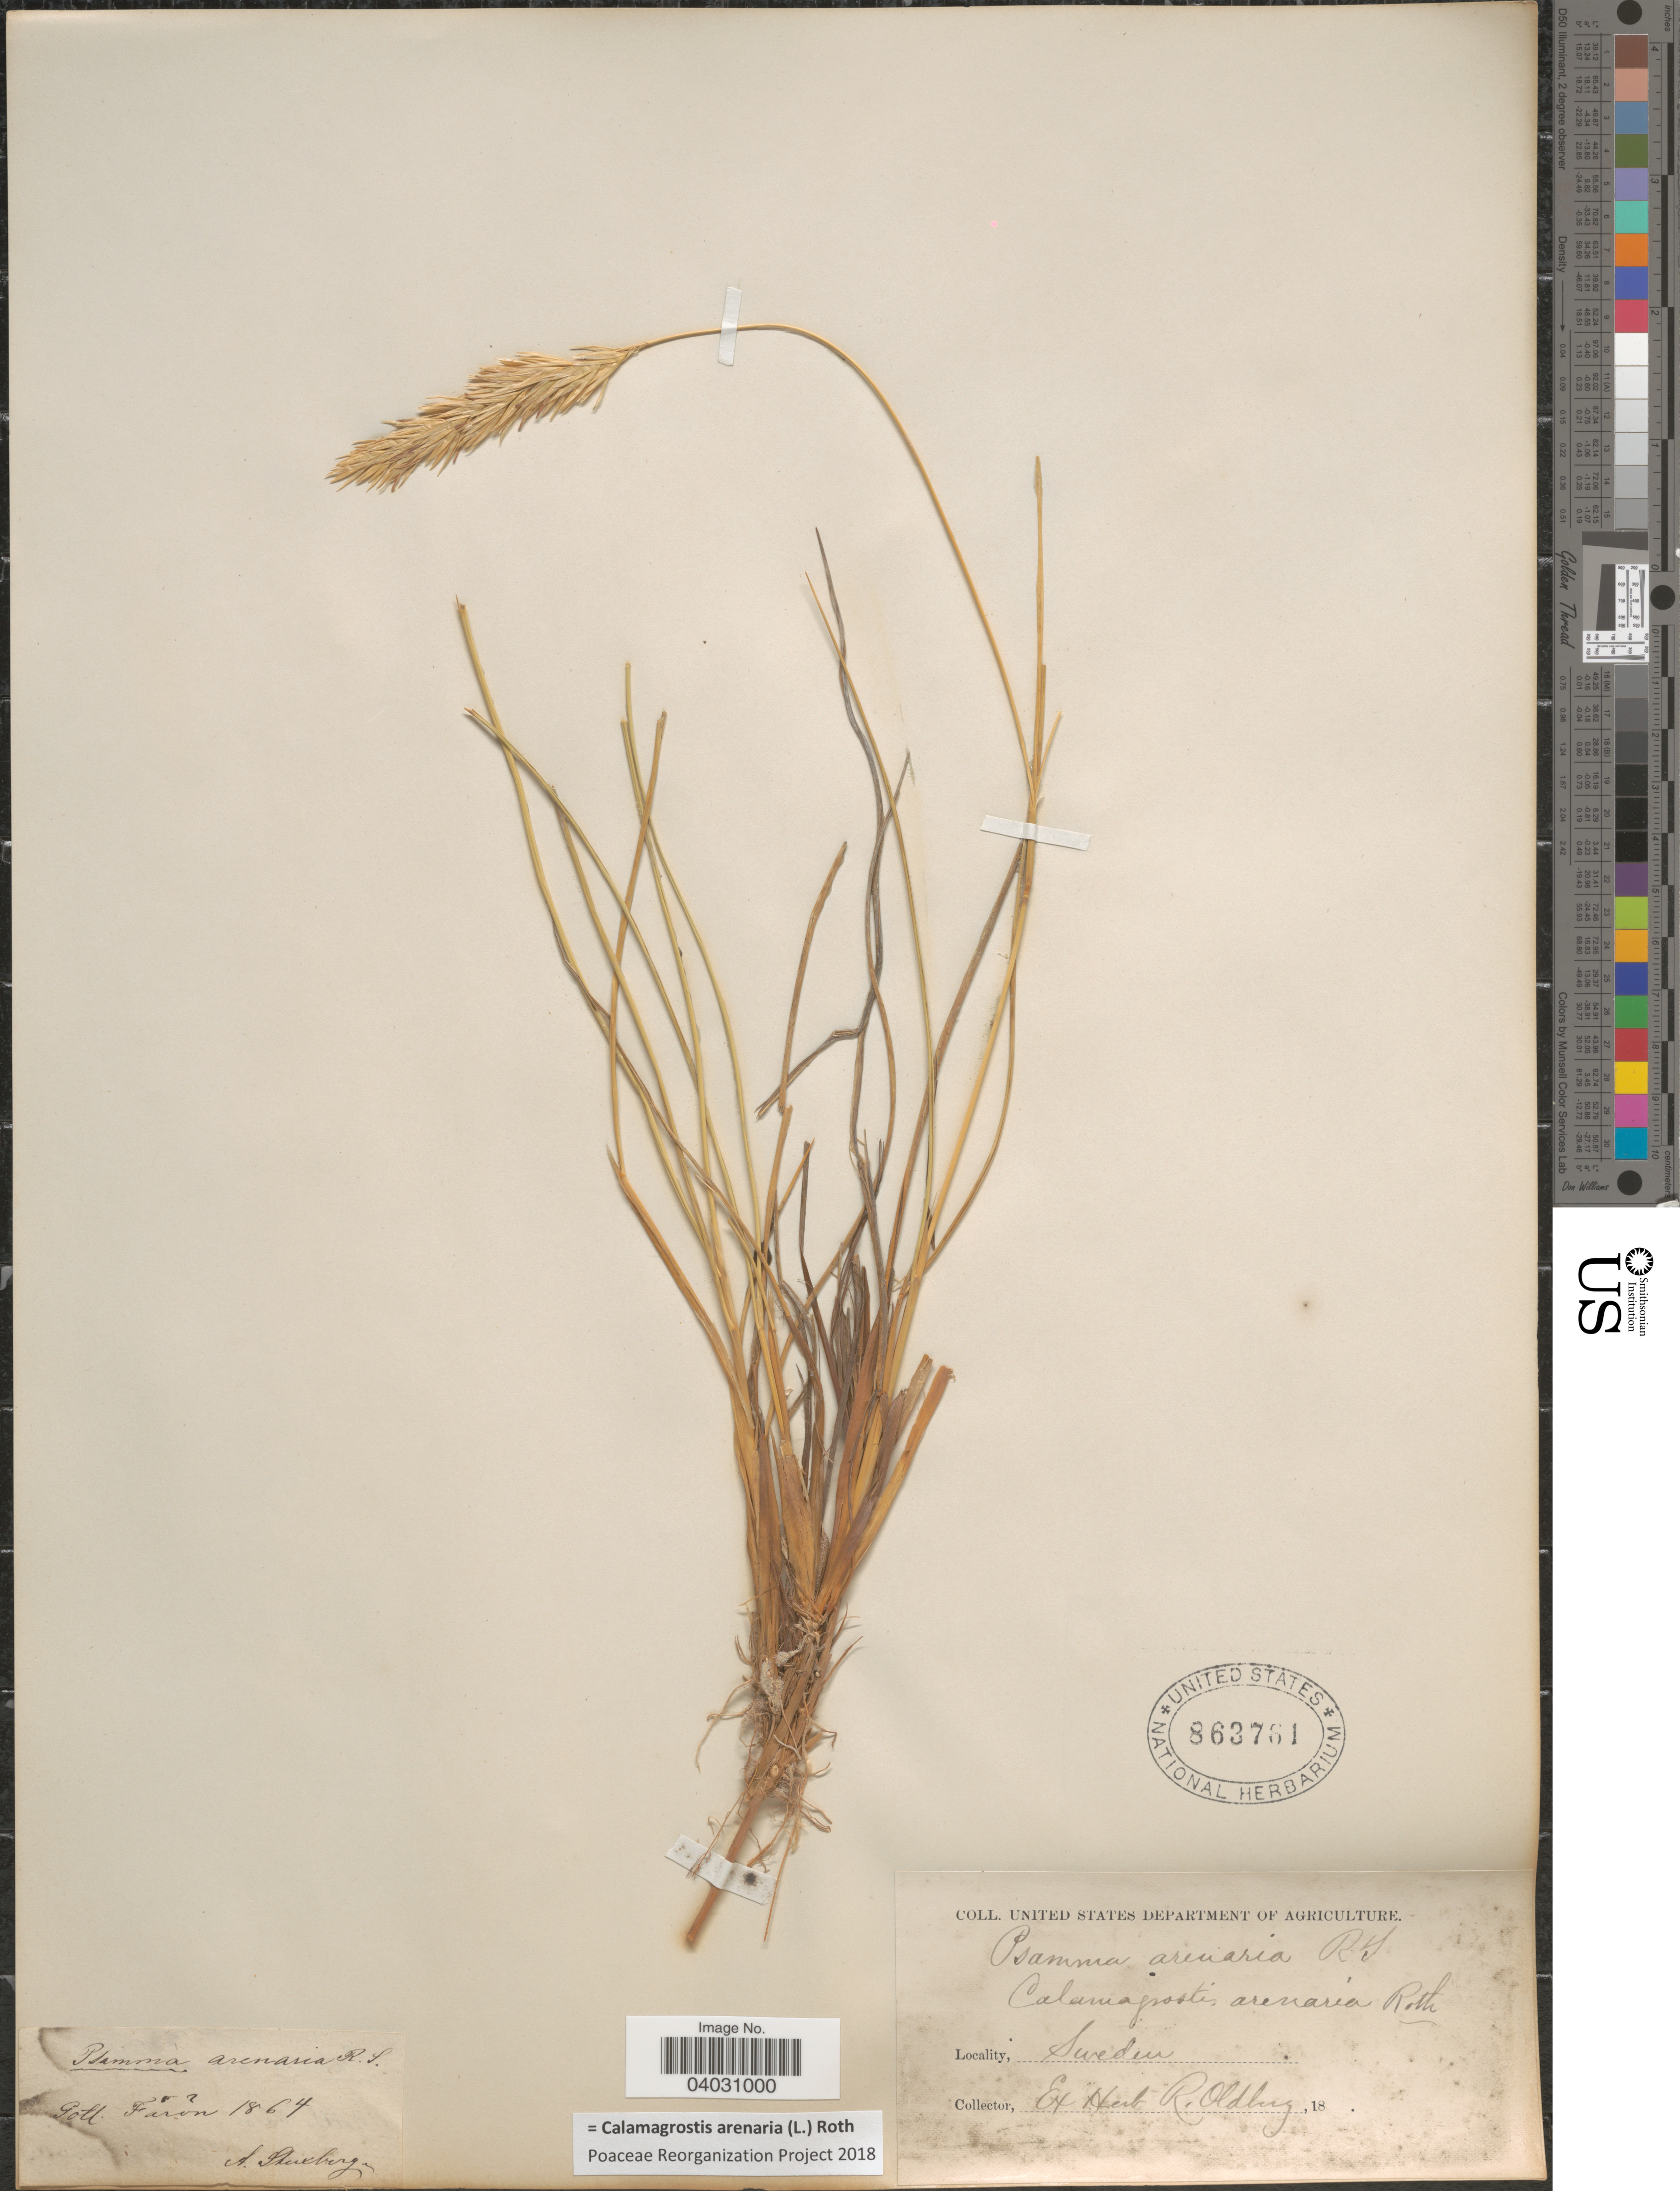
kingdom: Plantae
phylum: Tracheophyta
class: Liliopsida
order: Poales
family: Poaceae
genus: Calamagrostis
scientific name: Calamagrostis arenaria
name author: (L.) Roth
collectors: A. Struxberg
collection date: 1864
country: Sweden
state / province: Gotland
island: Gotland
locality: Gotl. Faron.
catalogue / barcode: US 863761